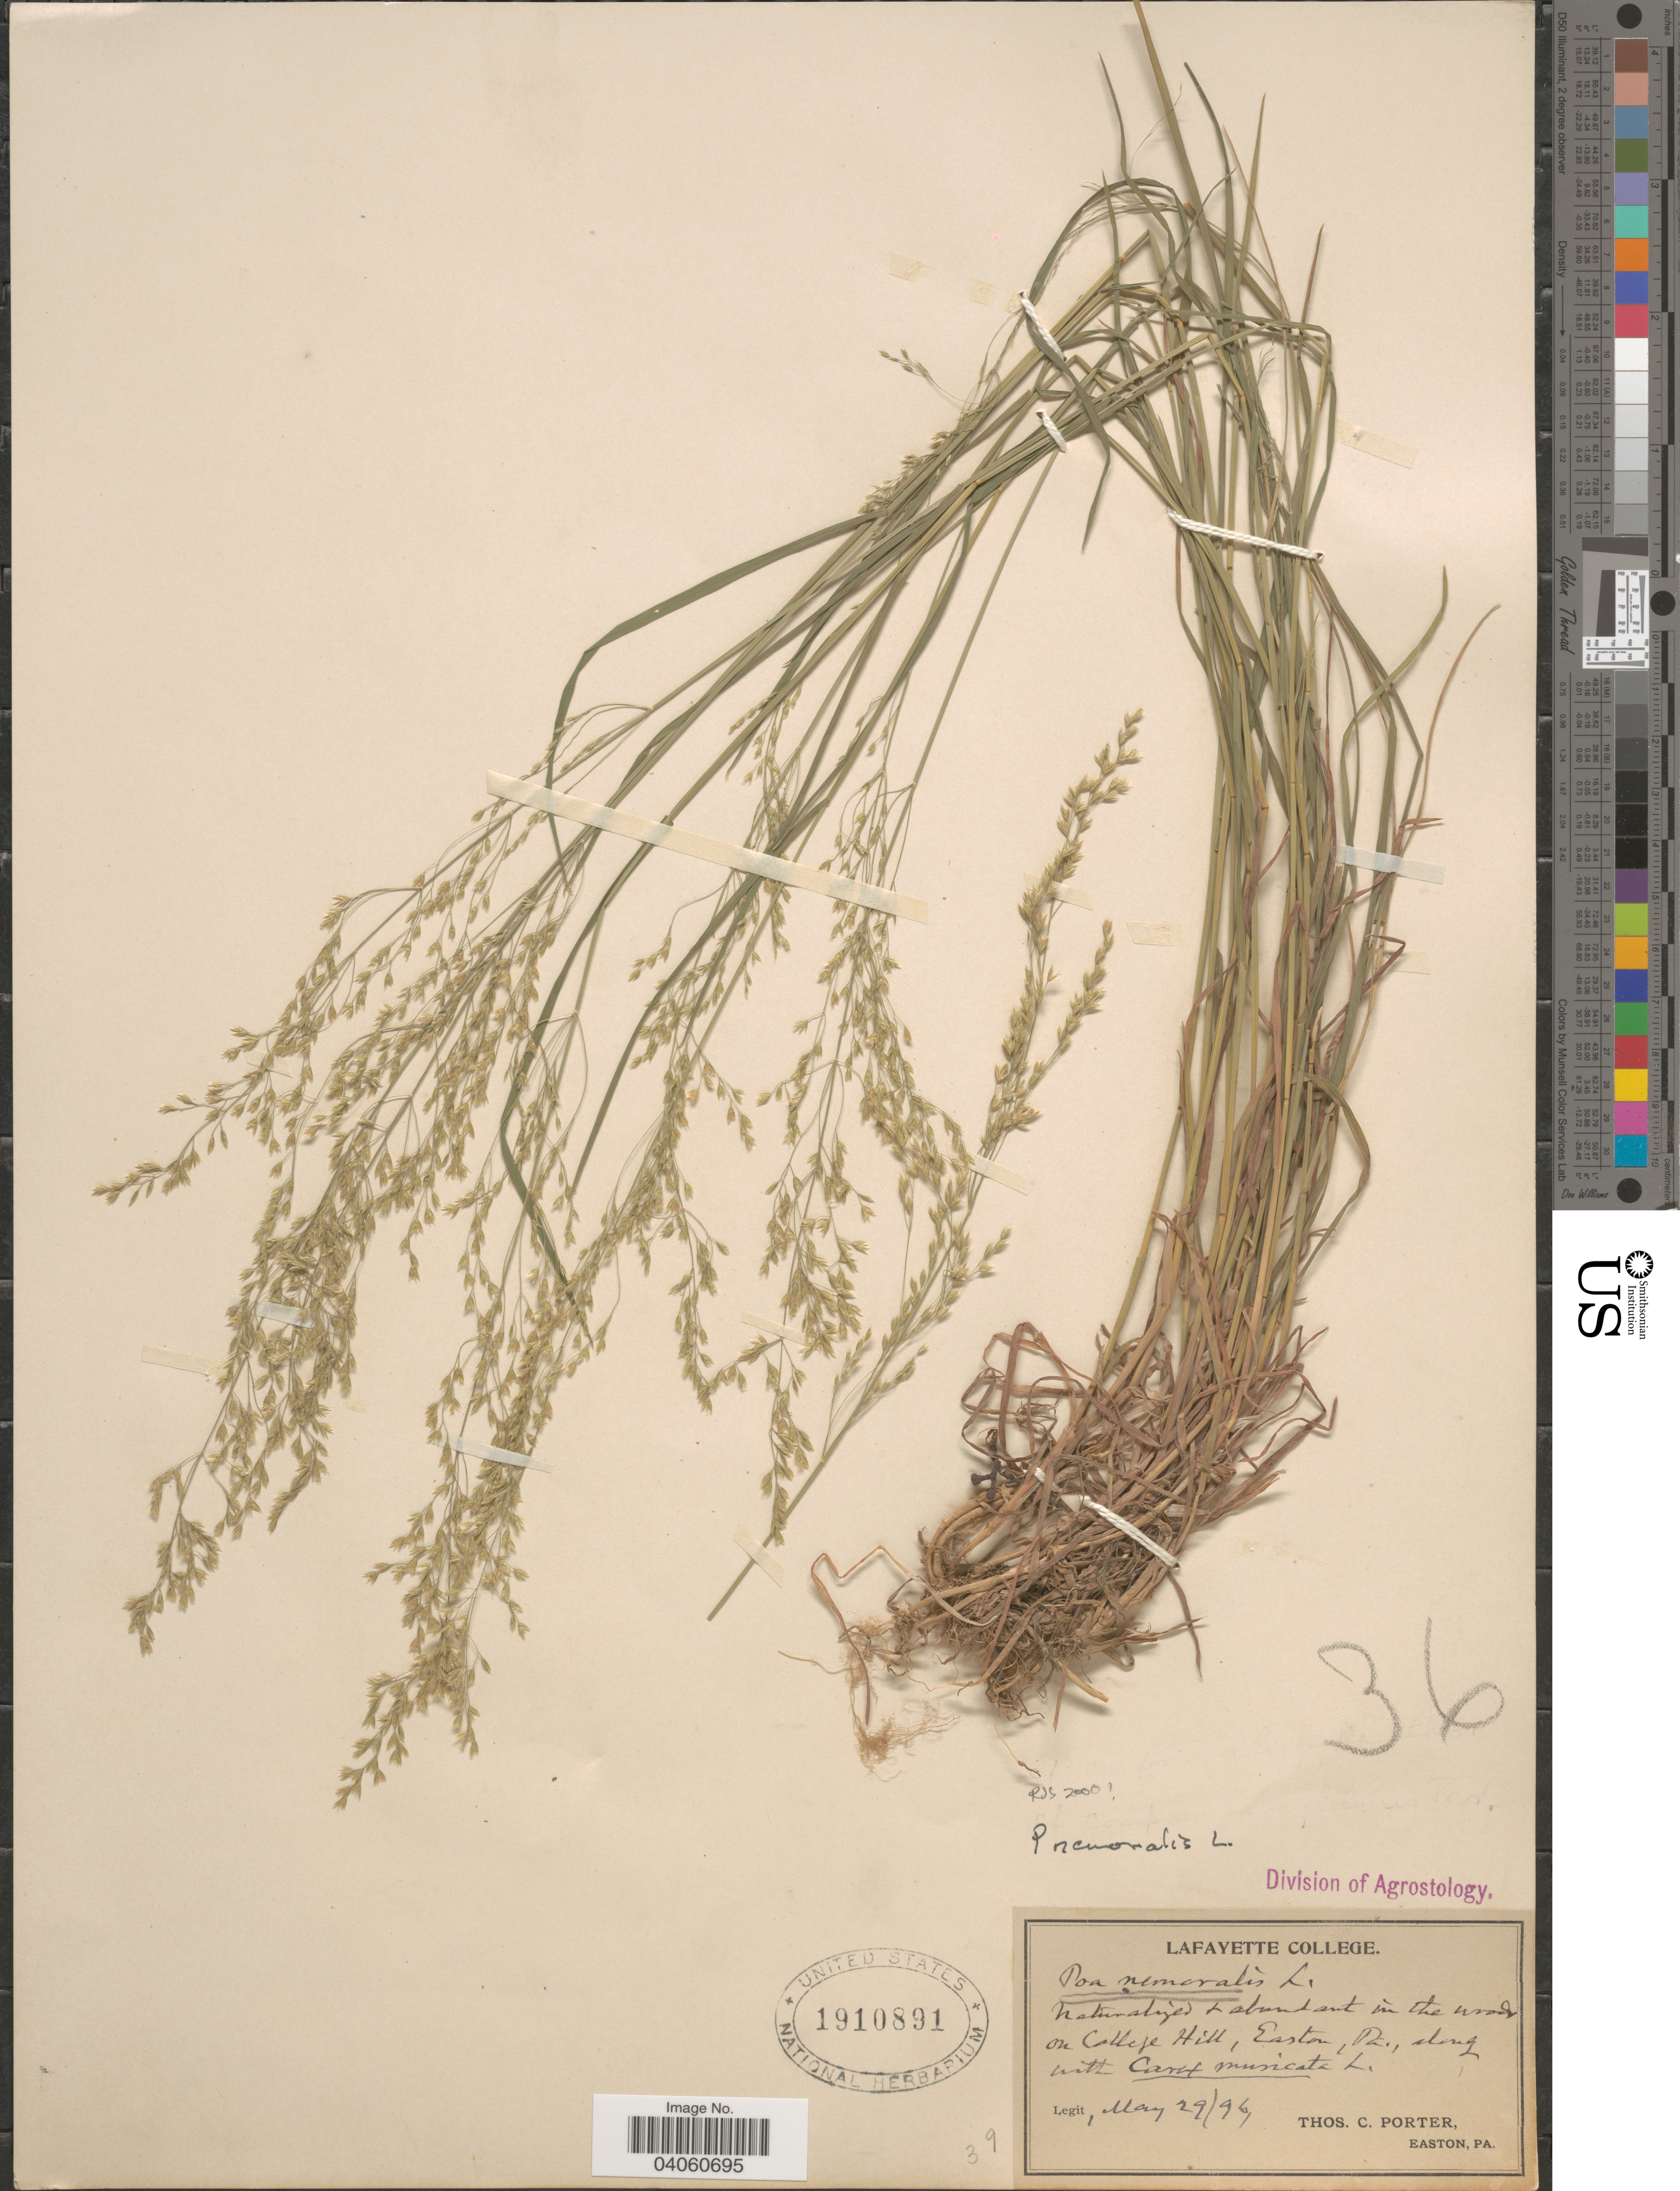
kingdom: Plantae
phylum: Tracheophyta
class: Liliopsida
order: Poales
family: Poaceae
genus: Poa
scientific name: Poa nemoralis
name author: L.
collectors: T. Porter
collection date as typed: Transcribed d/m/y: 29/5/96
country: United States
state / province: Pennsylvania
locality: On College Hill, Easton.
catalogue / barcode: US 1910891